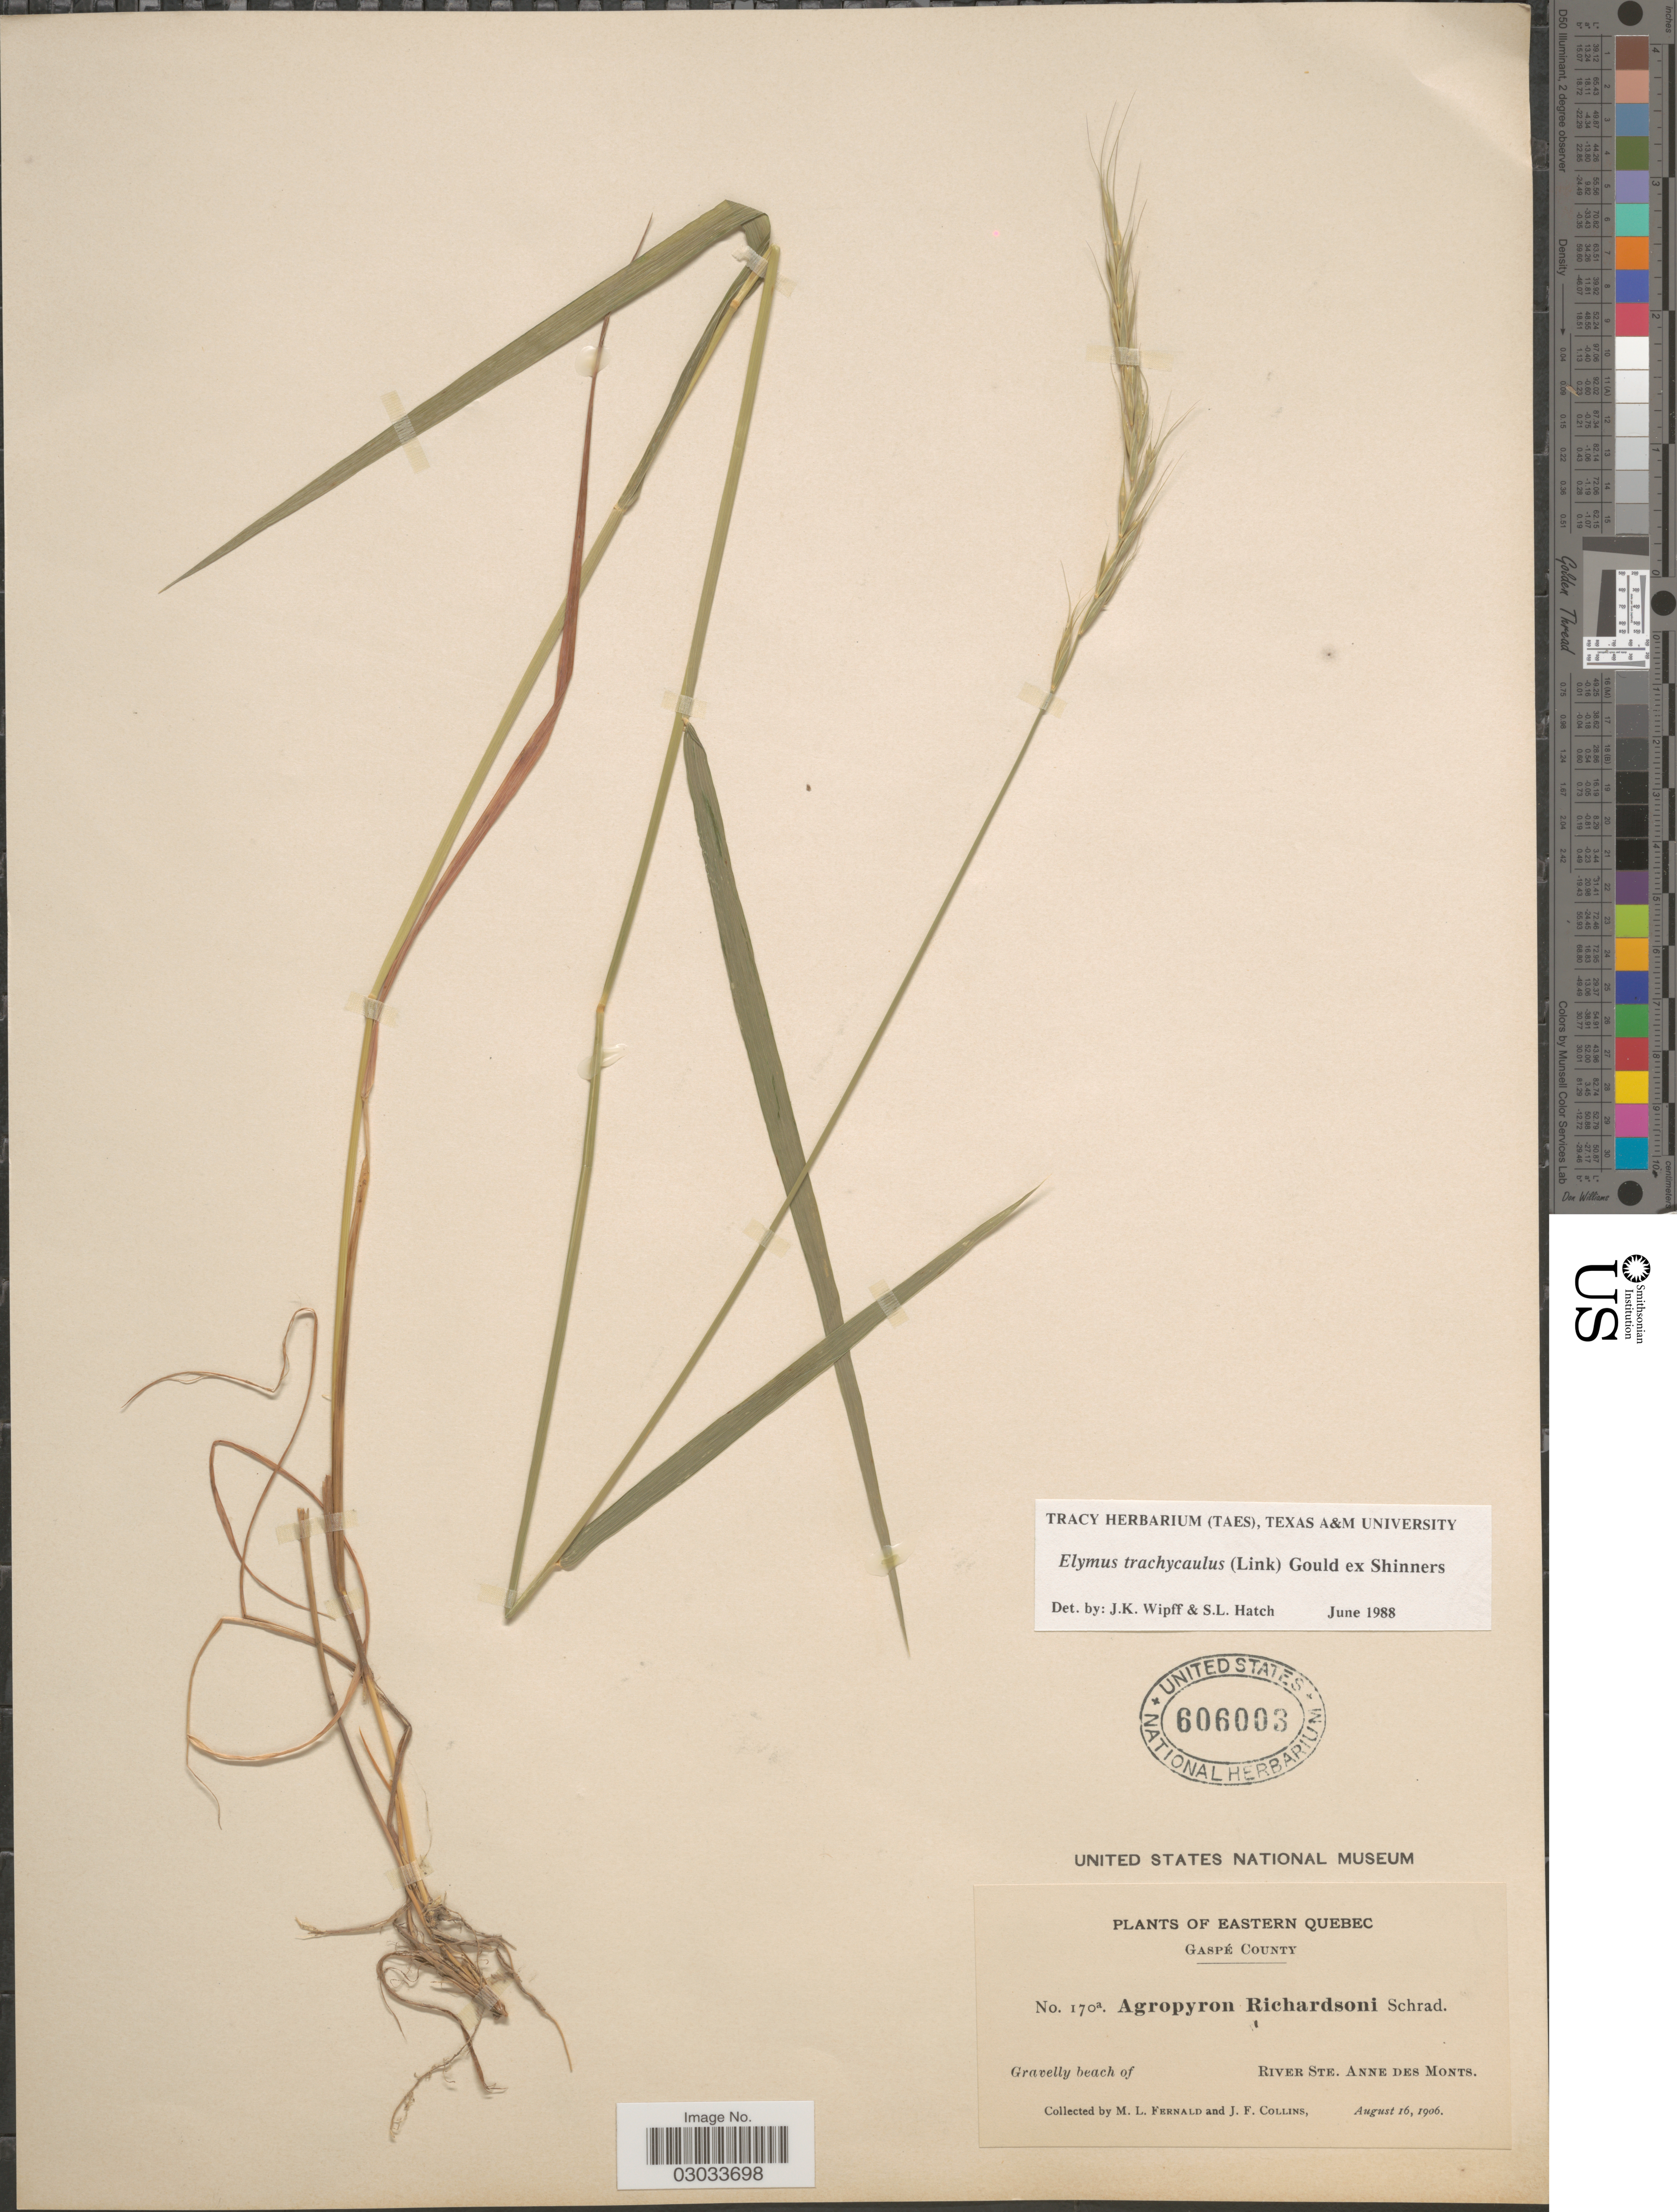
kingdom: Plantae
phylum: Tracheophyta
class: Liliopsida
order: Poales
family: Poaceae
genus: Elymus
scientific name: Elymus trachycaulus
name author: (Link) Gould ex Shinners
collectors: M. L. Fernald & J. Collins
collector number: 170a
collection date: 1906-08-16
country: Canada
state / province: Quebec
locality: Eastern Quebec. Gaspé County. Gravelly beach of River Ste. Anne des Monts.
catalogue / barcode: US 606003